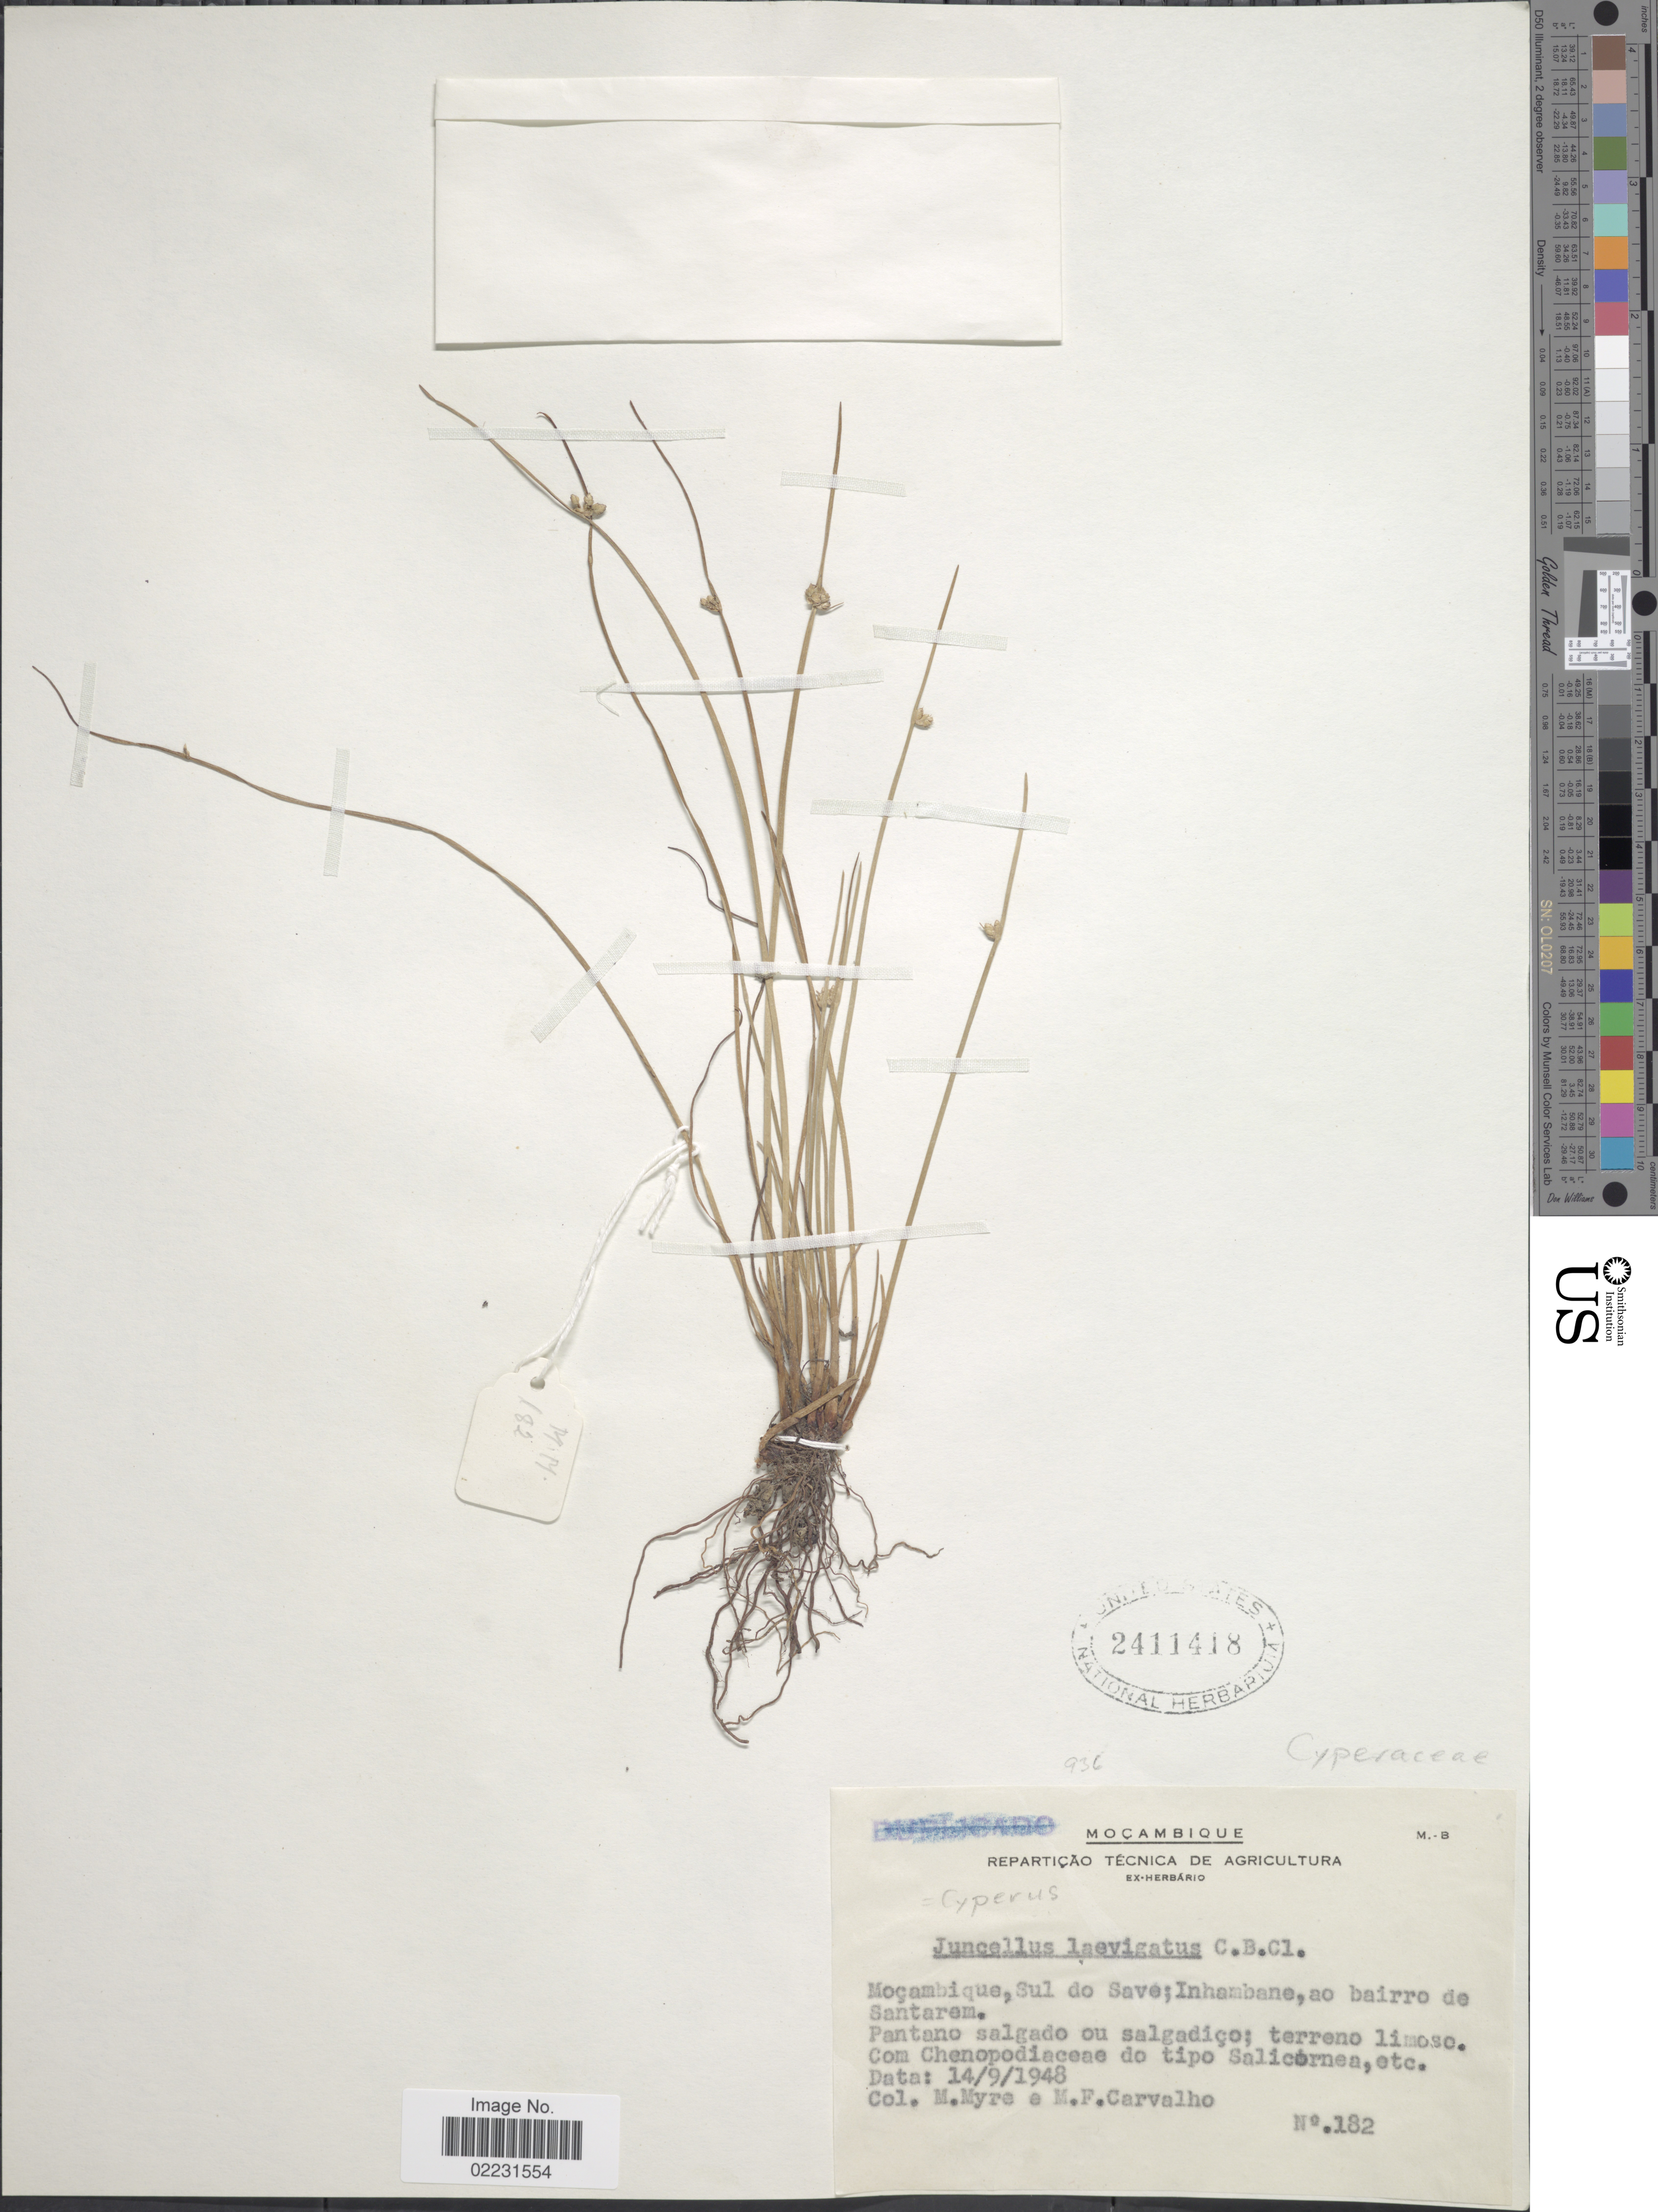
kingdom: Plantae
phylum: Tracheophyta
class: Liliopsida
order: Poales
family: Cyperaceae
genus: Cyperus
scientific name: Cyperus laevigatus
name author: L.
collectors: Myre, M. & M. F. Carvalho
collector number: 182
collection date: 1948-09-14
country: Mozambique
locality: Mocambique, Sul do Save; Inhambane, ao bairro de Sanrarem.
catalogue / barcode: US 2411418